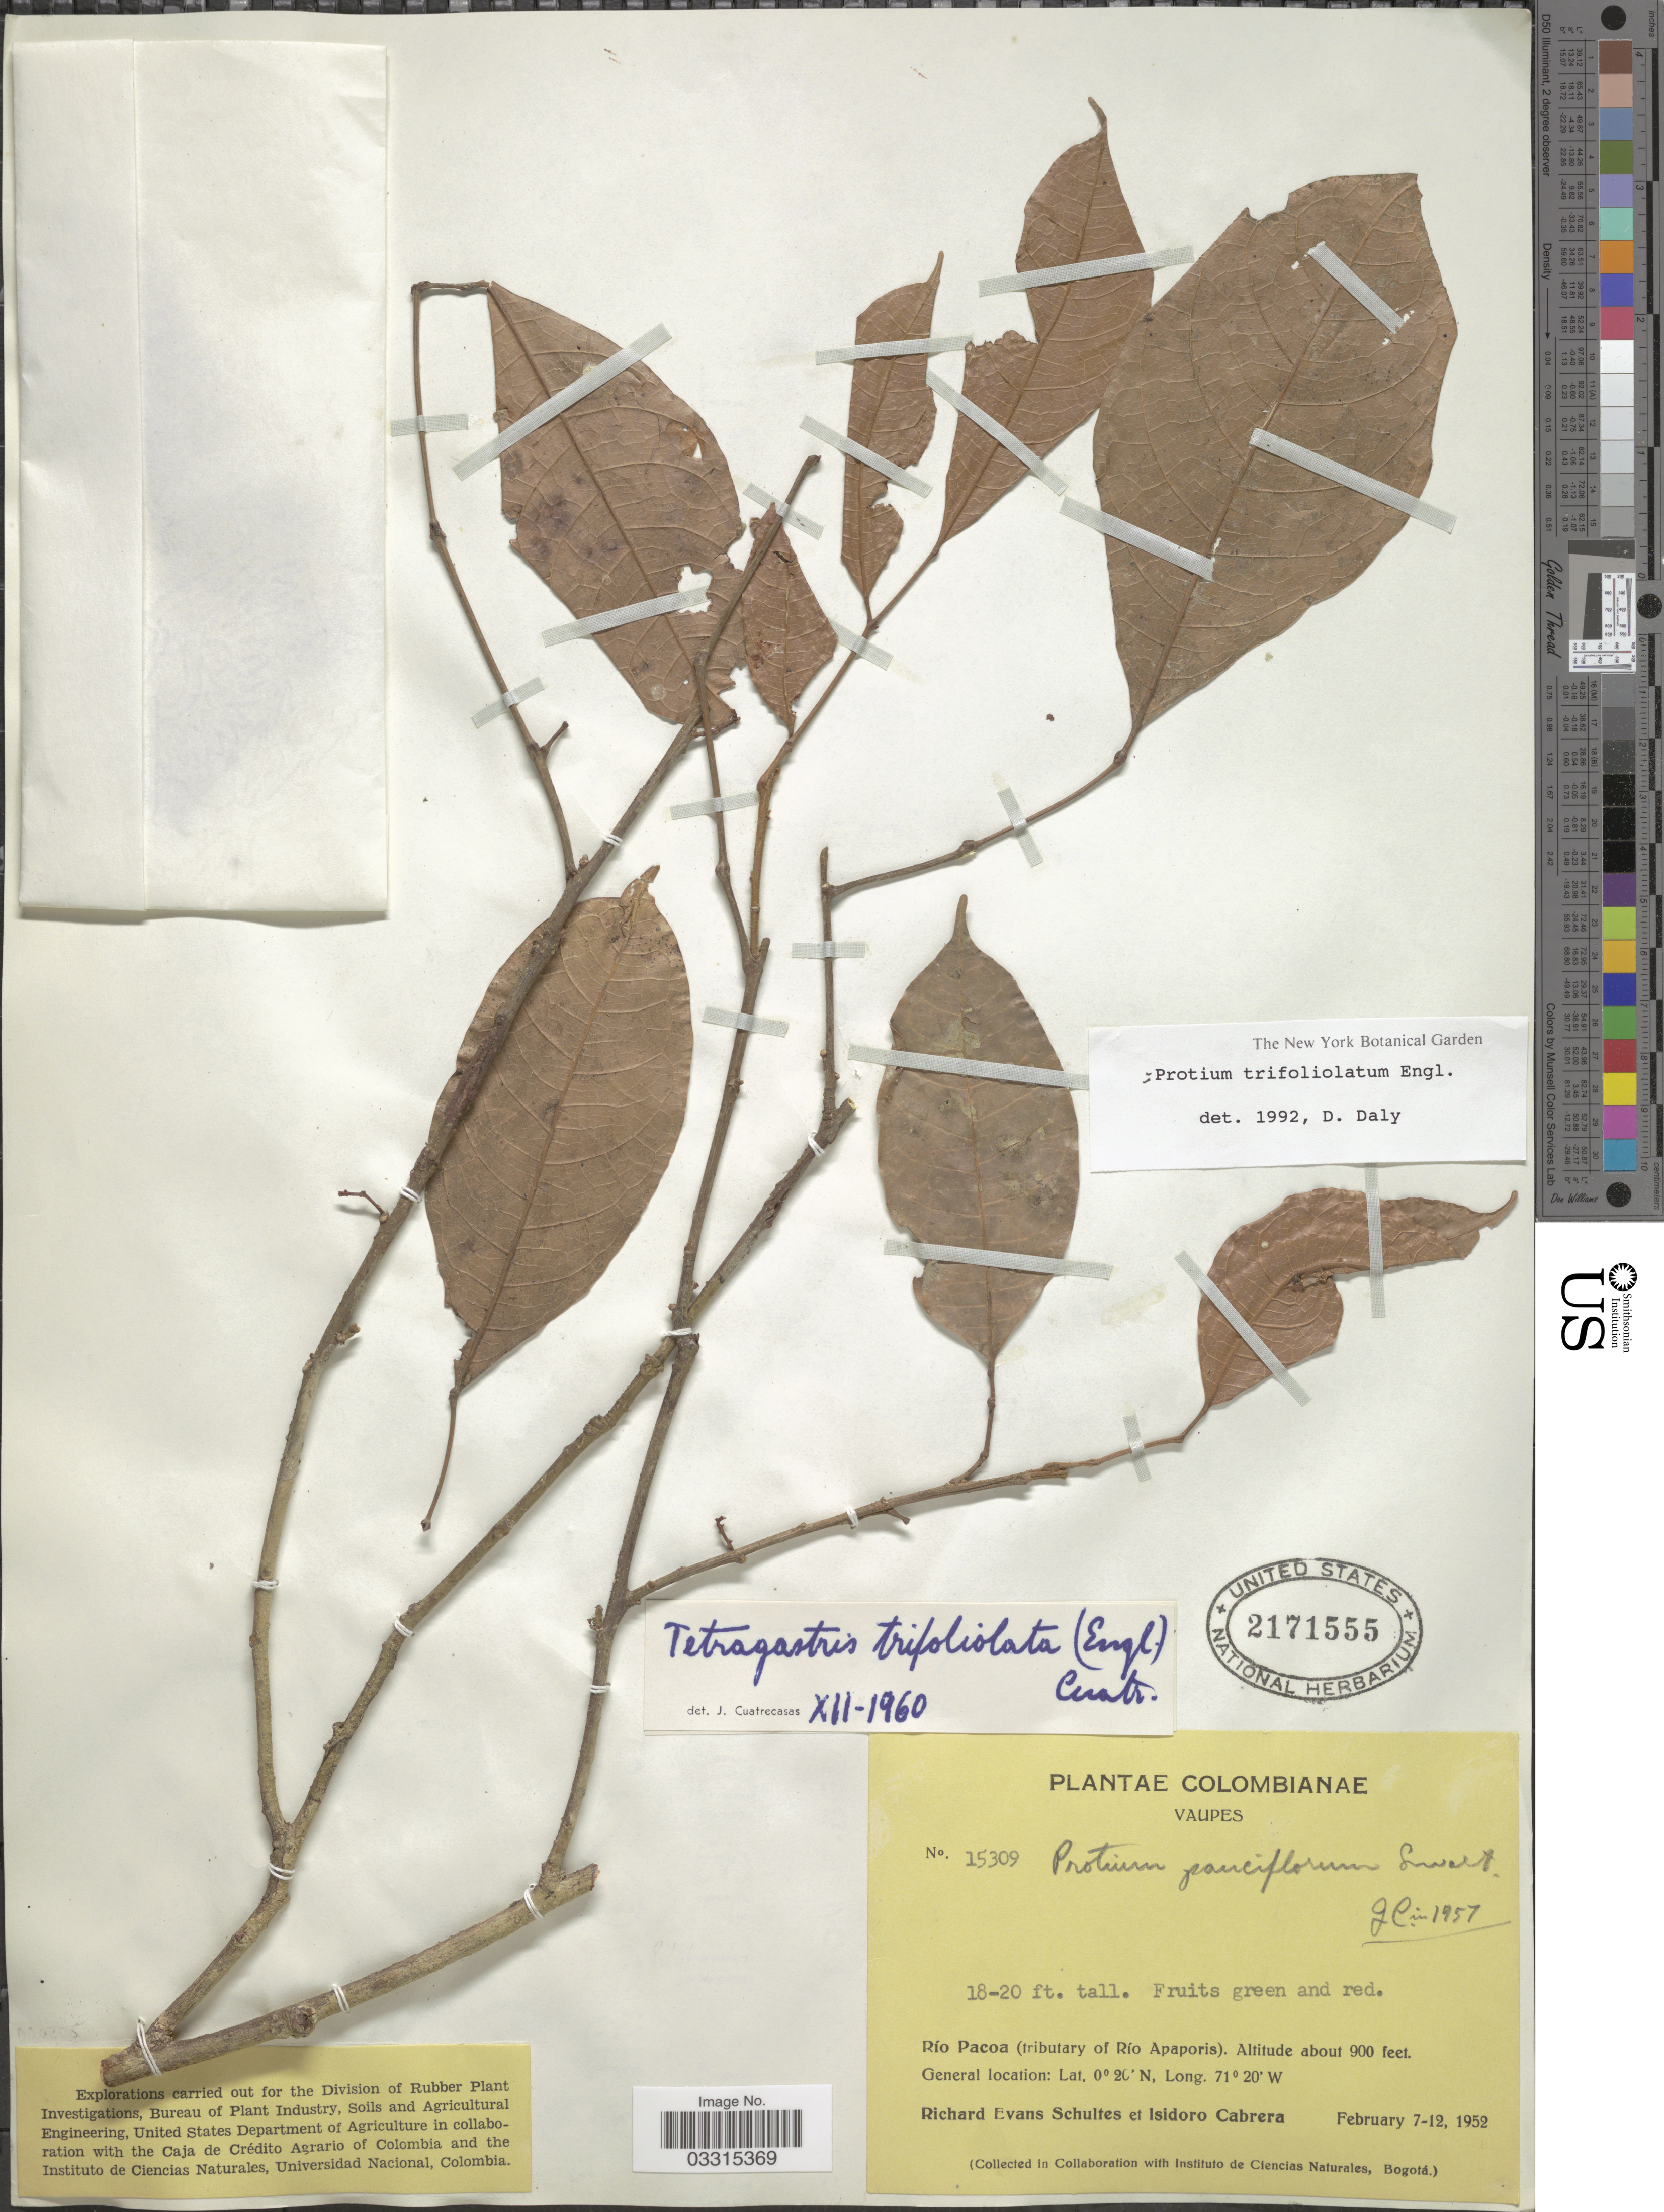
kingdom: Plantae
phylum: Tracheophyta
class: Magnoliopsida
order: Sapindales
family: Burseraceae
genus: Protium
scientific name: Protium trifoliolatum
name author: Engl.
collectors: R. E. Schultes & I. Cabrera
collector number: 15309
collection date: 1952-02-07/1952-02-12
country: Colombia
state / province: Vaupés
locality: Río Pacoa (tributary of Río Apaporis).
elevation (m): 274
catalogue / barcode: US 2171555